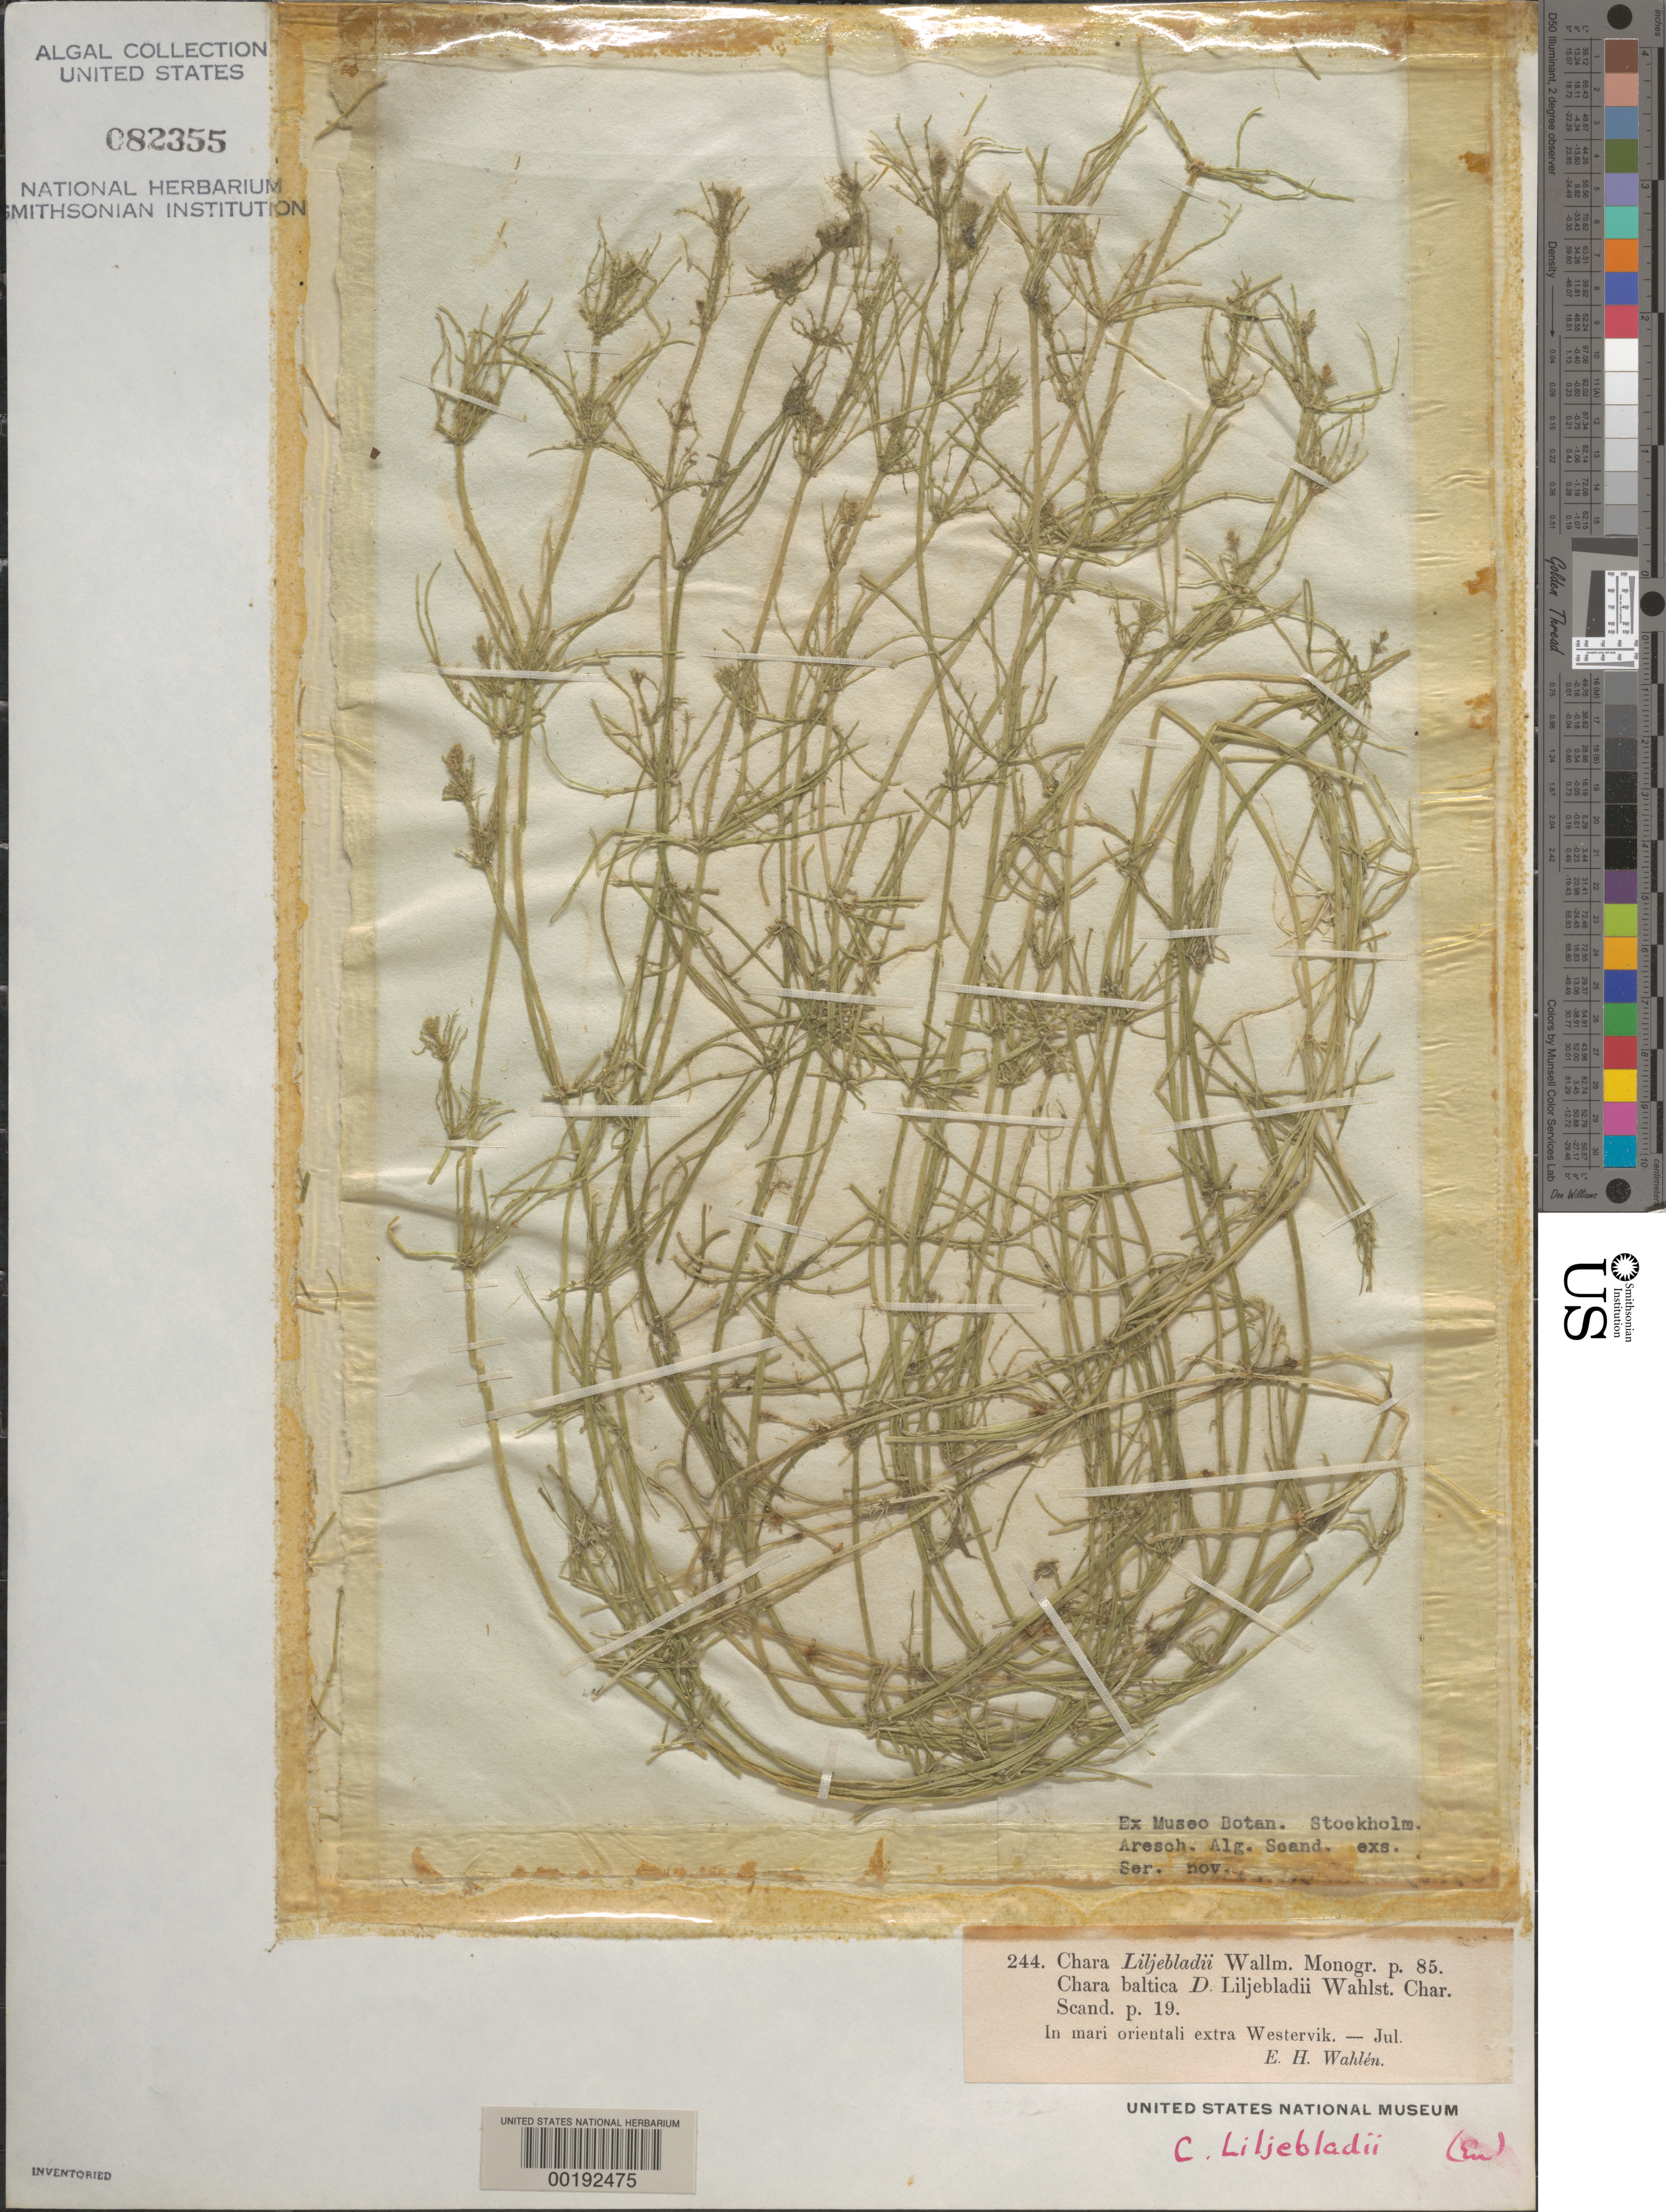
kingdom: Plantae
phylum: Charophyta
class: Charophyceae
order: Charales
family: Characeae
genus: Chara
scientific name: Chara baltica f. liljebladii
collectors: E. Wahlen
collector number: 244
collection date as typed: Jul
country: Sweden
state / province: Dalarna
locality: Baltic sea (mari orientali), near vastervik (westervik)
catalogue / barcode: US 82355